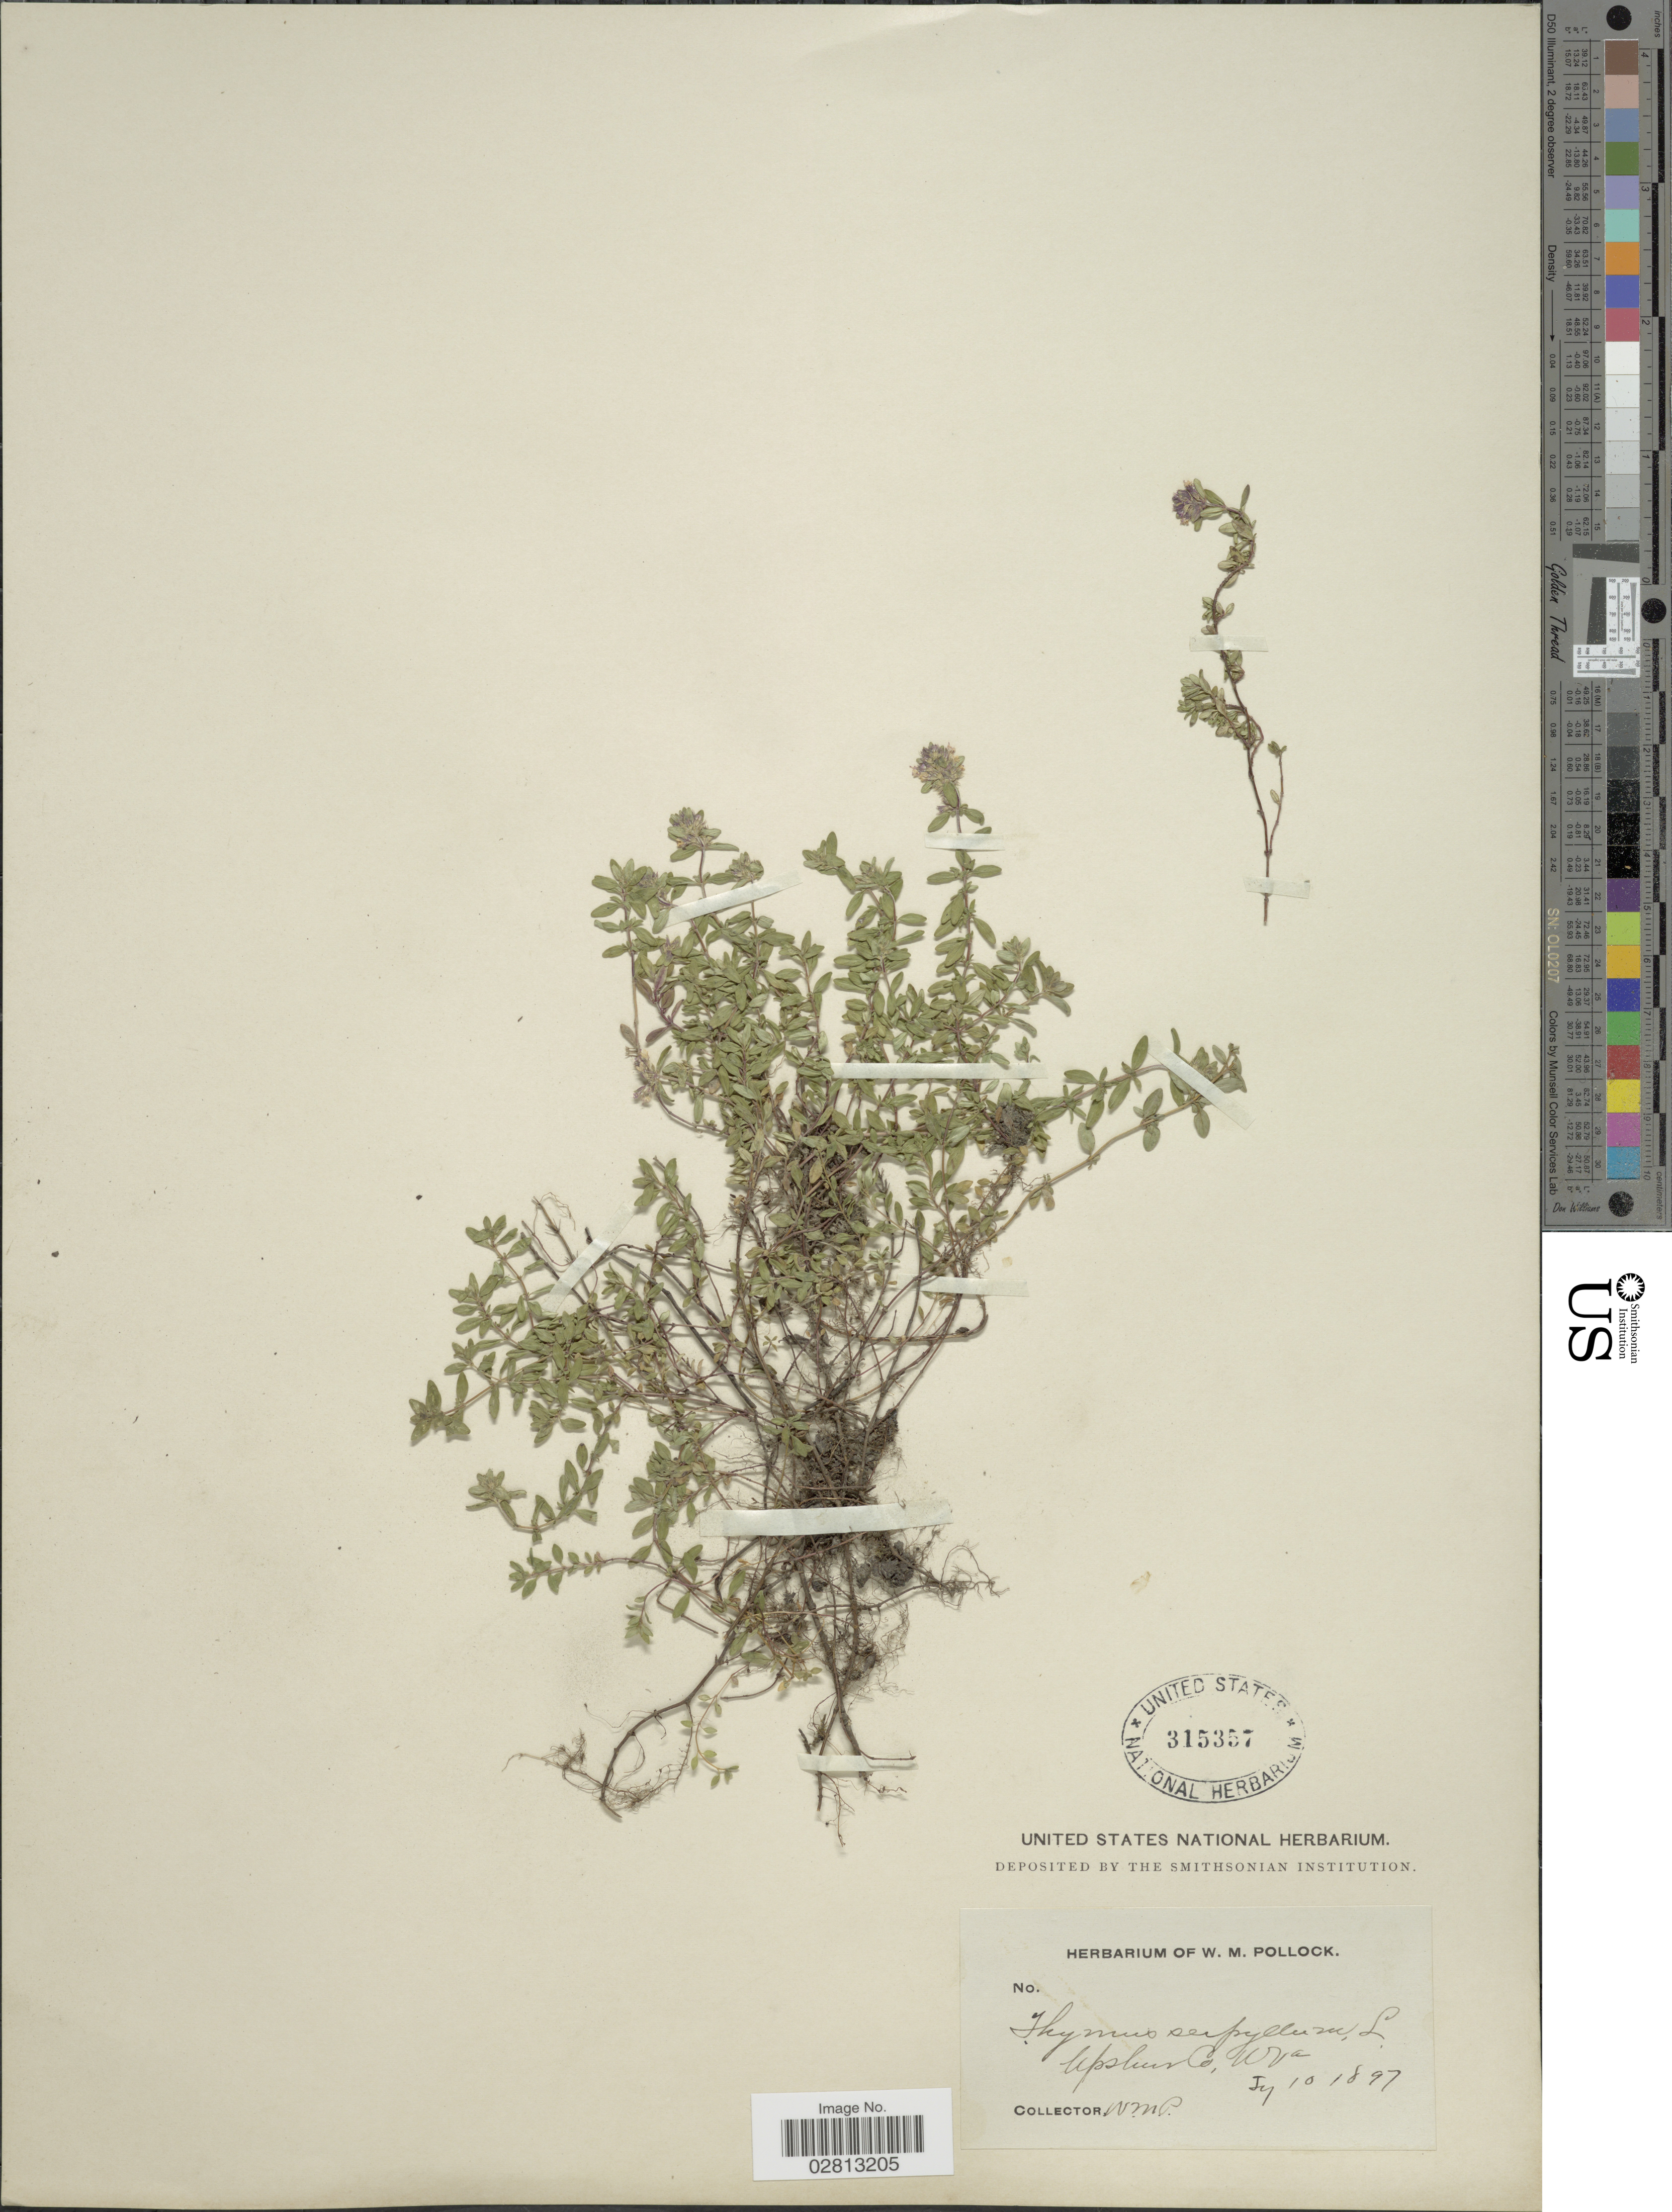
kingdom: Plantae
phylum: Tracheophyta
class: Magnoliopsida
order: Lamiales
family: Lamiaceae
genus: Thymus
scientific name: Thymus serpyllum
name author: L.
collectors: W. M. Pollock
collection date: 1897-07-10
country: United States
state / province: West Virginia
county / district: Upshur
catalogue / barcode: US 315357